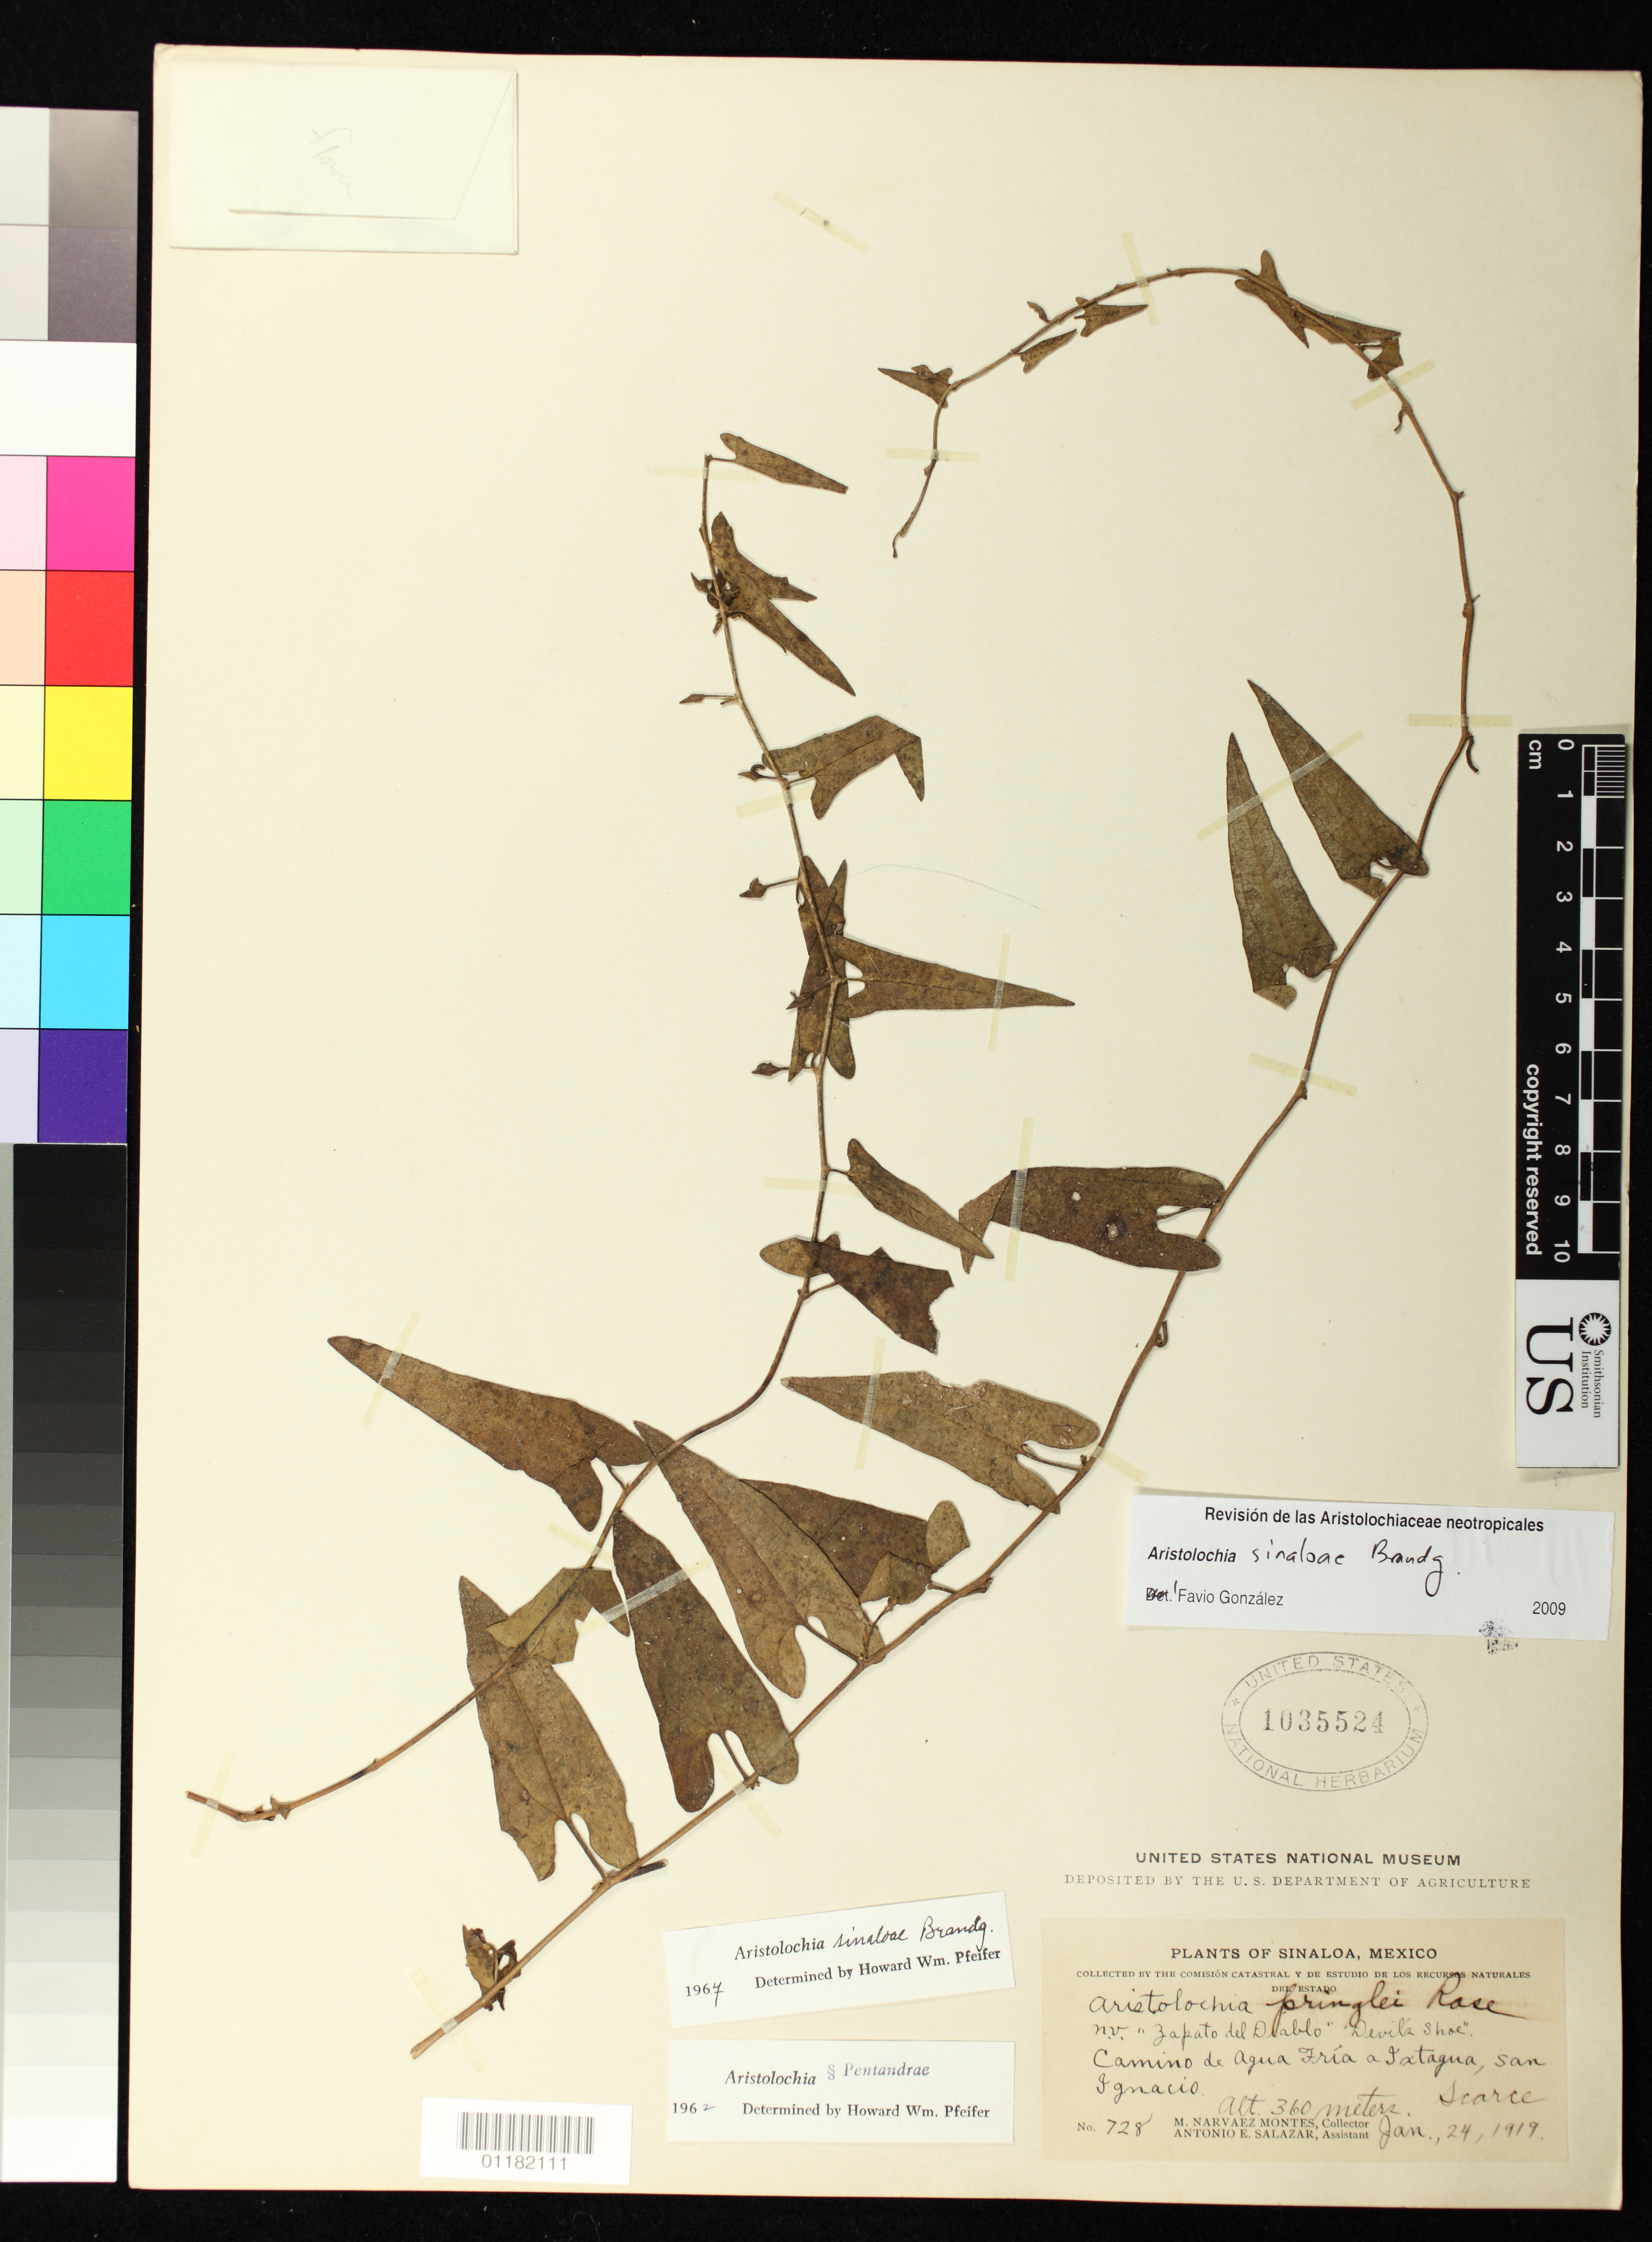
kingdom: Plantae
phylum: Tracheophyta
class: Magnoliopsida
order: Piperales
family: Aristolochiaceae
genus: Aristolochia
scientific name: Aristolochia sinaloae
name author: Brandegee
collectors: M. Navarez Montes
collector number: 728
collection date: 1919-01-24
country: Mexico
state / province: Sinaloa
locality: San Ignacio on the way to Ixtahua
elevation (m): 360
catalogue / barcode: US 1035524